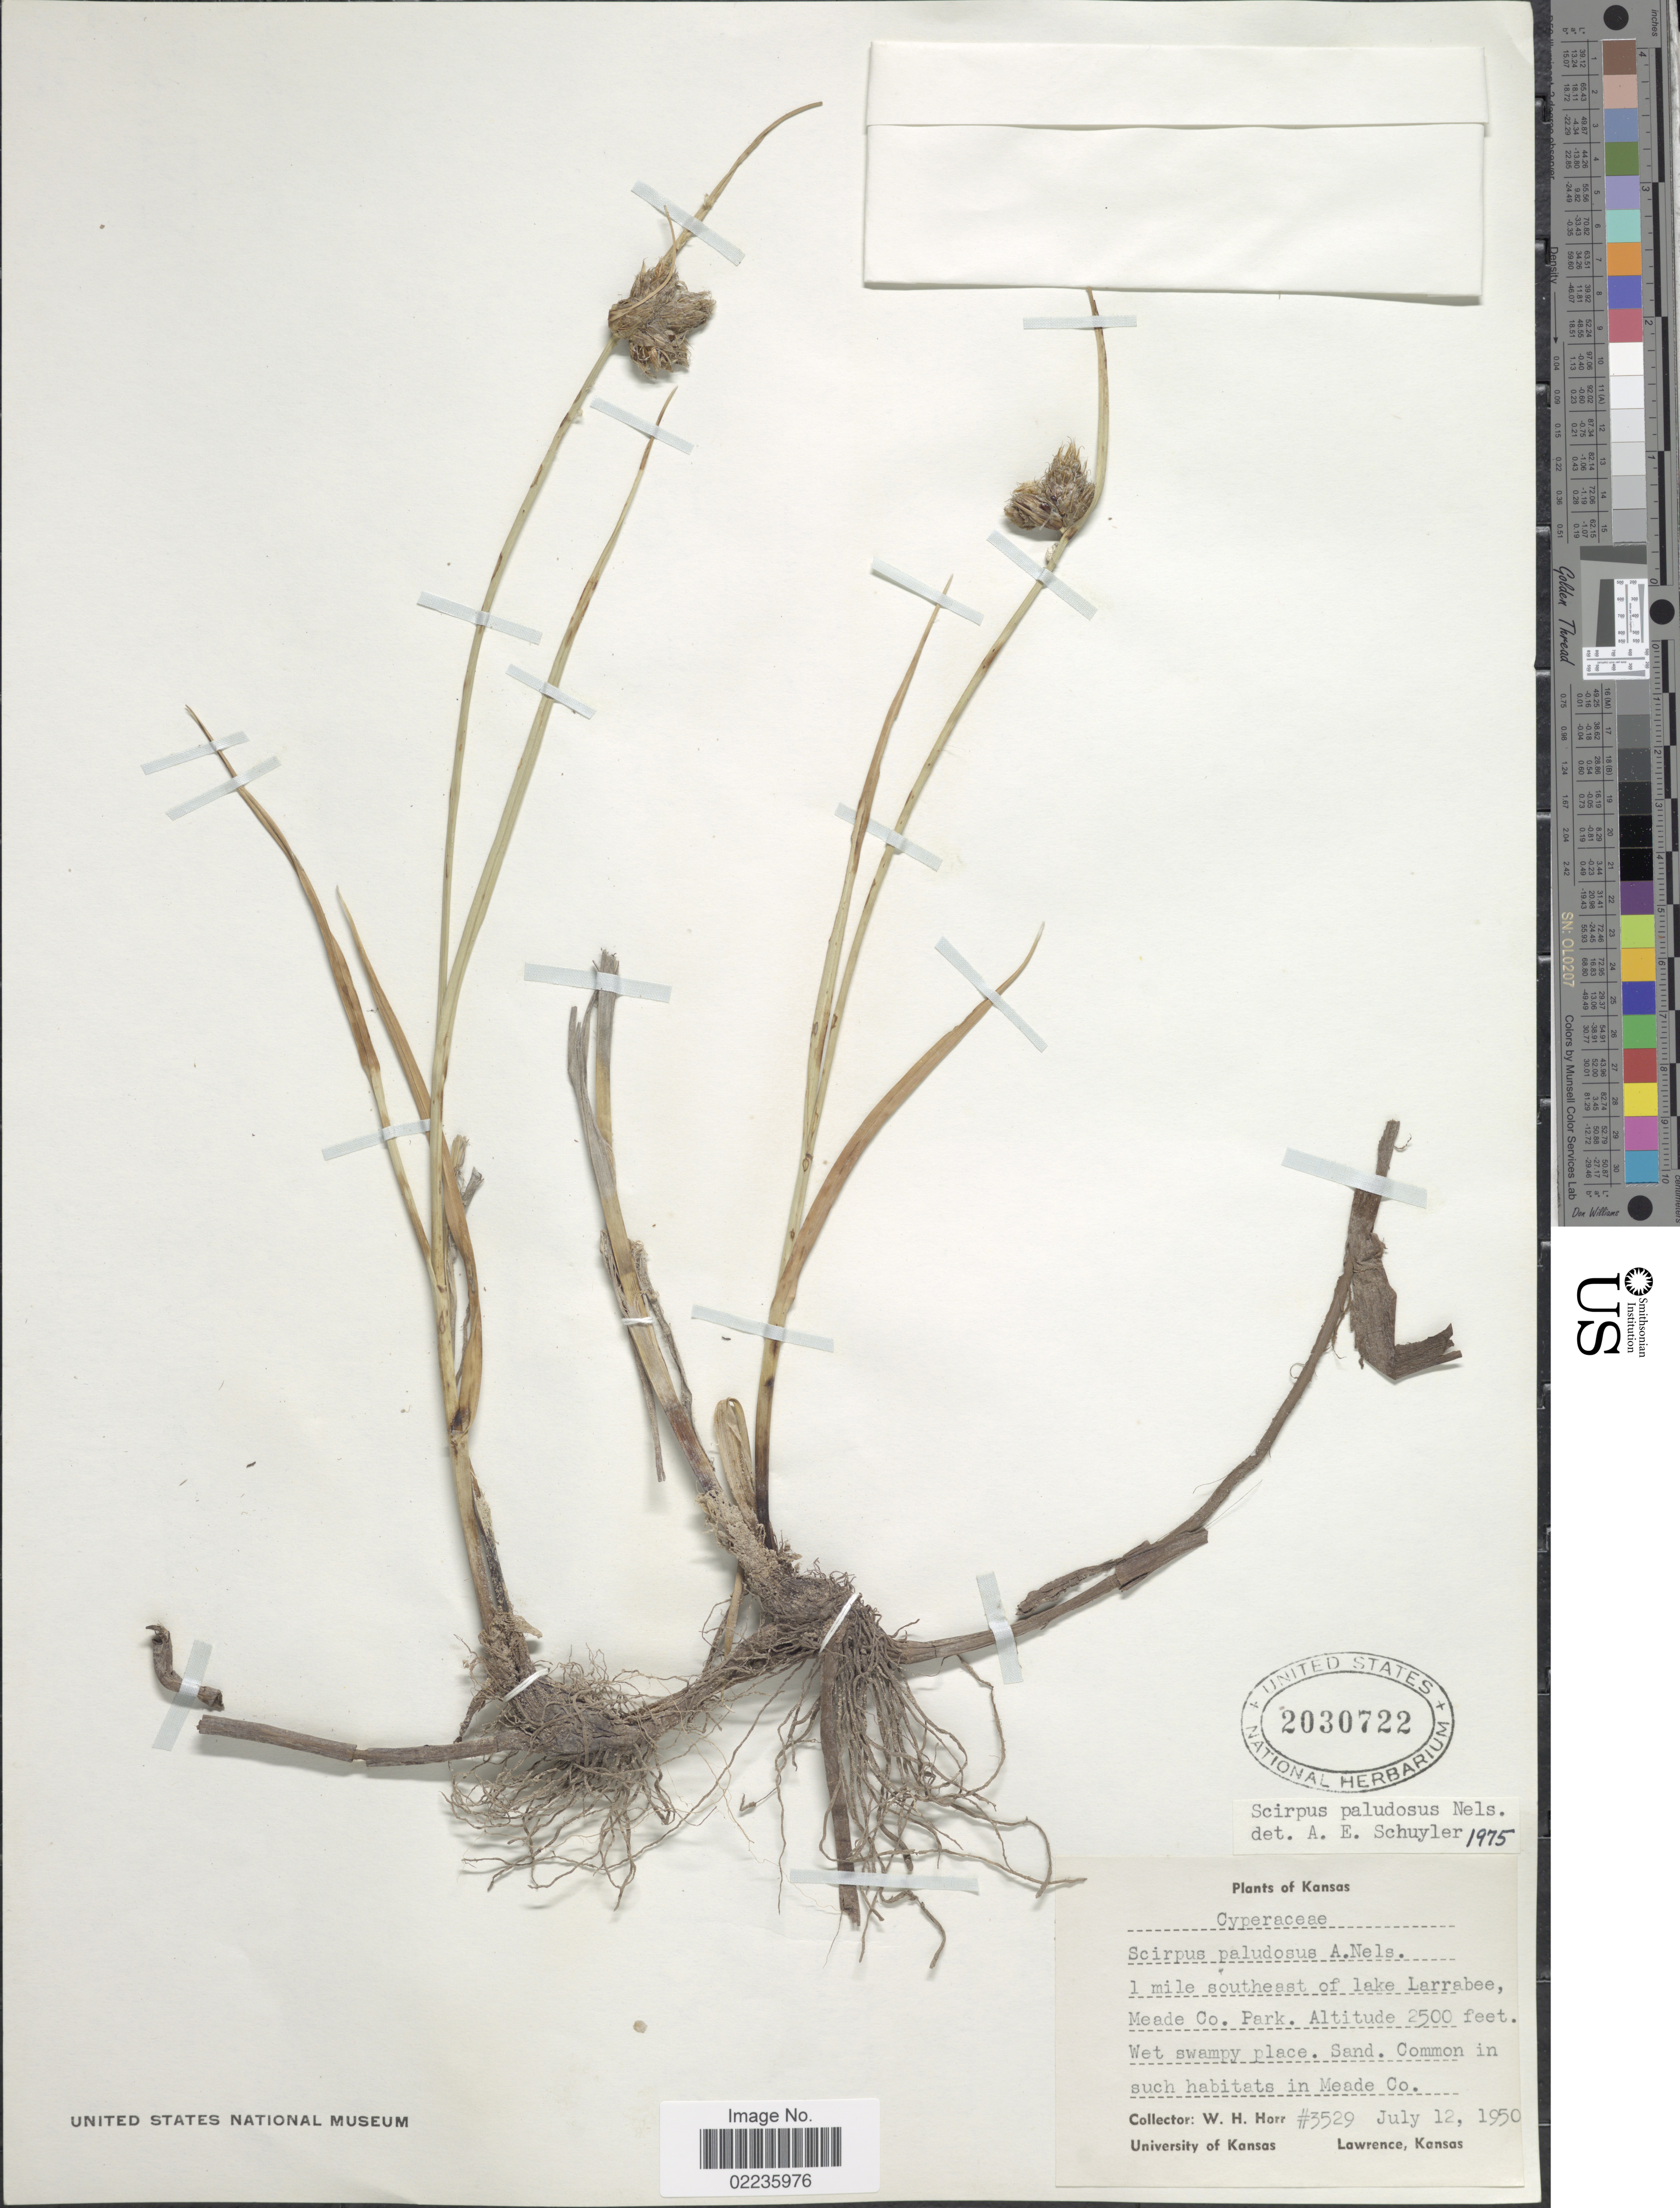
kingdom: Plantae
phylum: Tracheophyta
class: Liliopsida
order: Poales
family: Cyperaceae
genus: Bolboschoenus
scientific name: Bolboschoenus maritimus subsp. paludosus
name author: (A. Nelson) T. Koyama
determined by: Strong, M. T., (US), Smithsonian Institution - National Museum of Natural History (UNITED STATES)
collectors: W. H. Horr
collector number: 3529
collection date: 1950-07-12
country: United States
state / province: Kansas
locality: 1 mile southeast of Lake Larrabee, Meade Co. Park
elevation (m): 762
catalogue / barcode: US 2030722